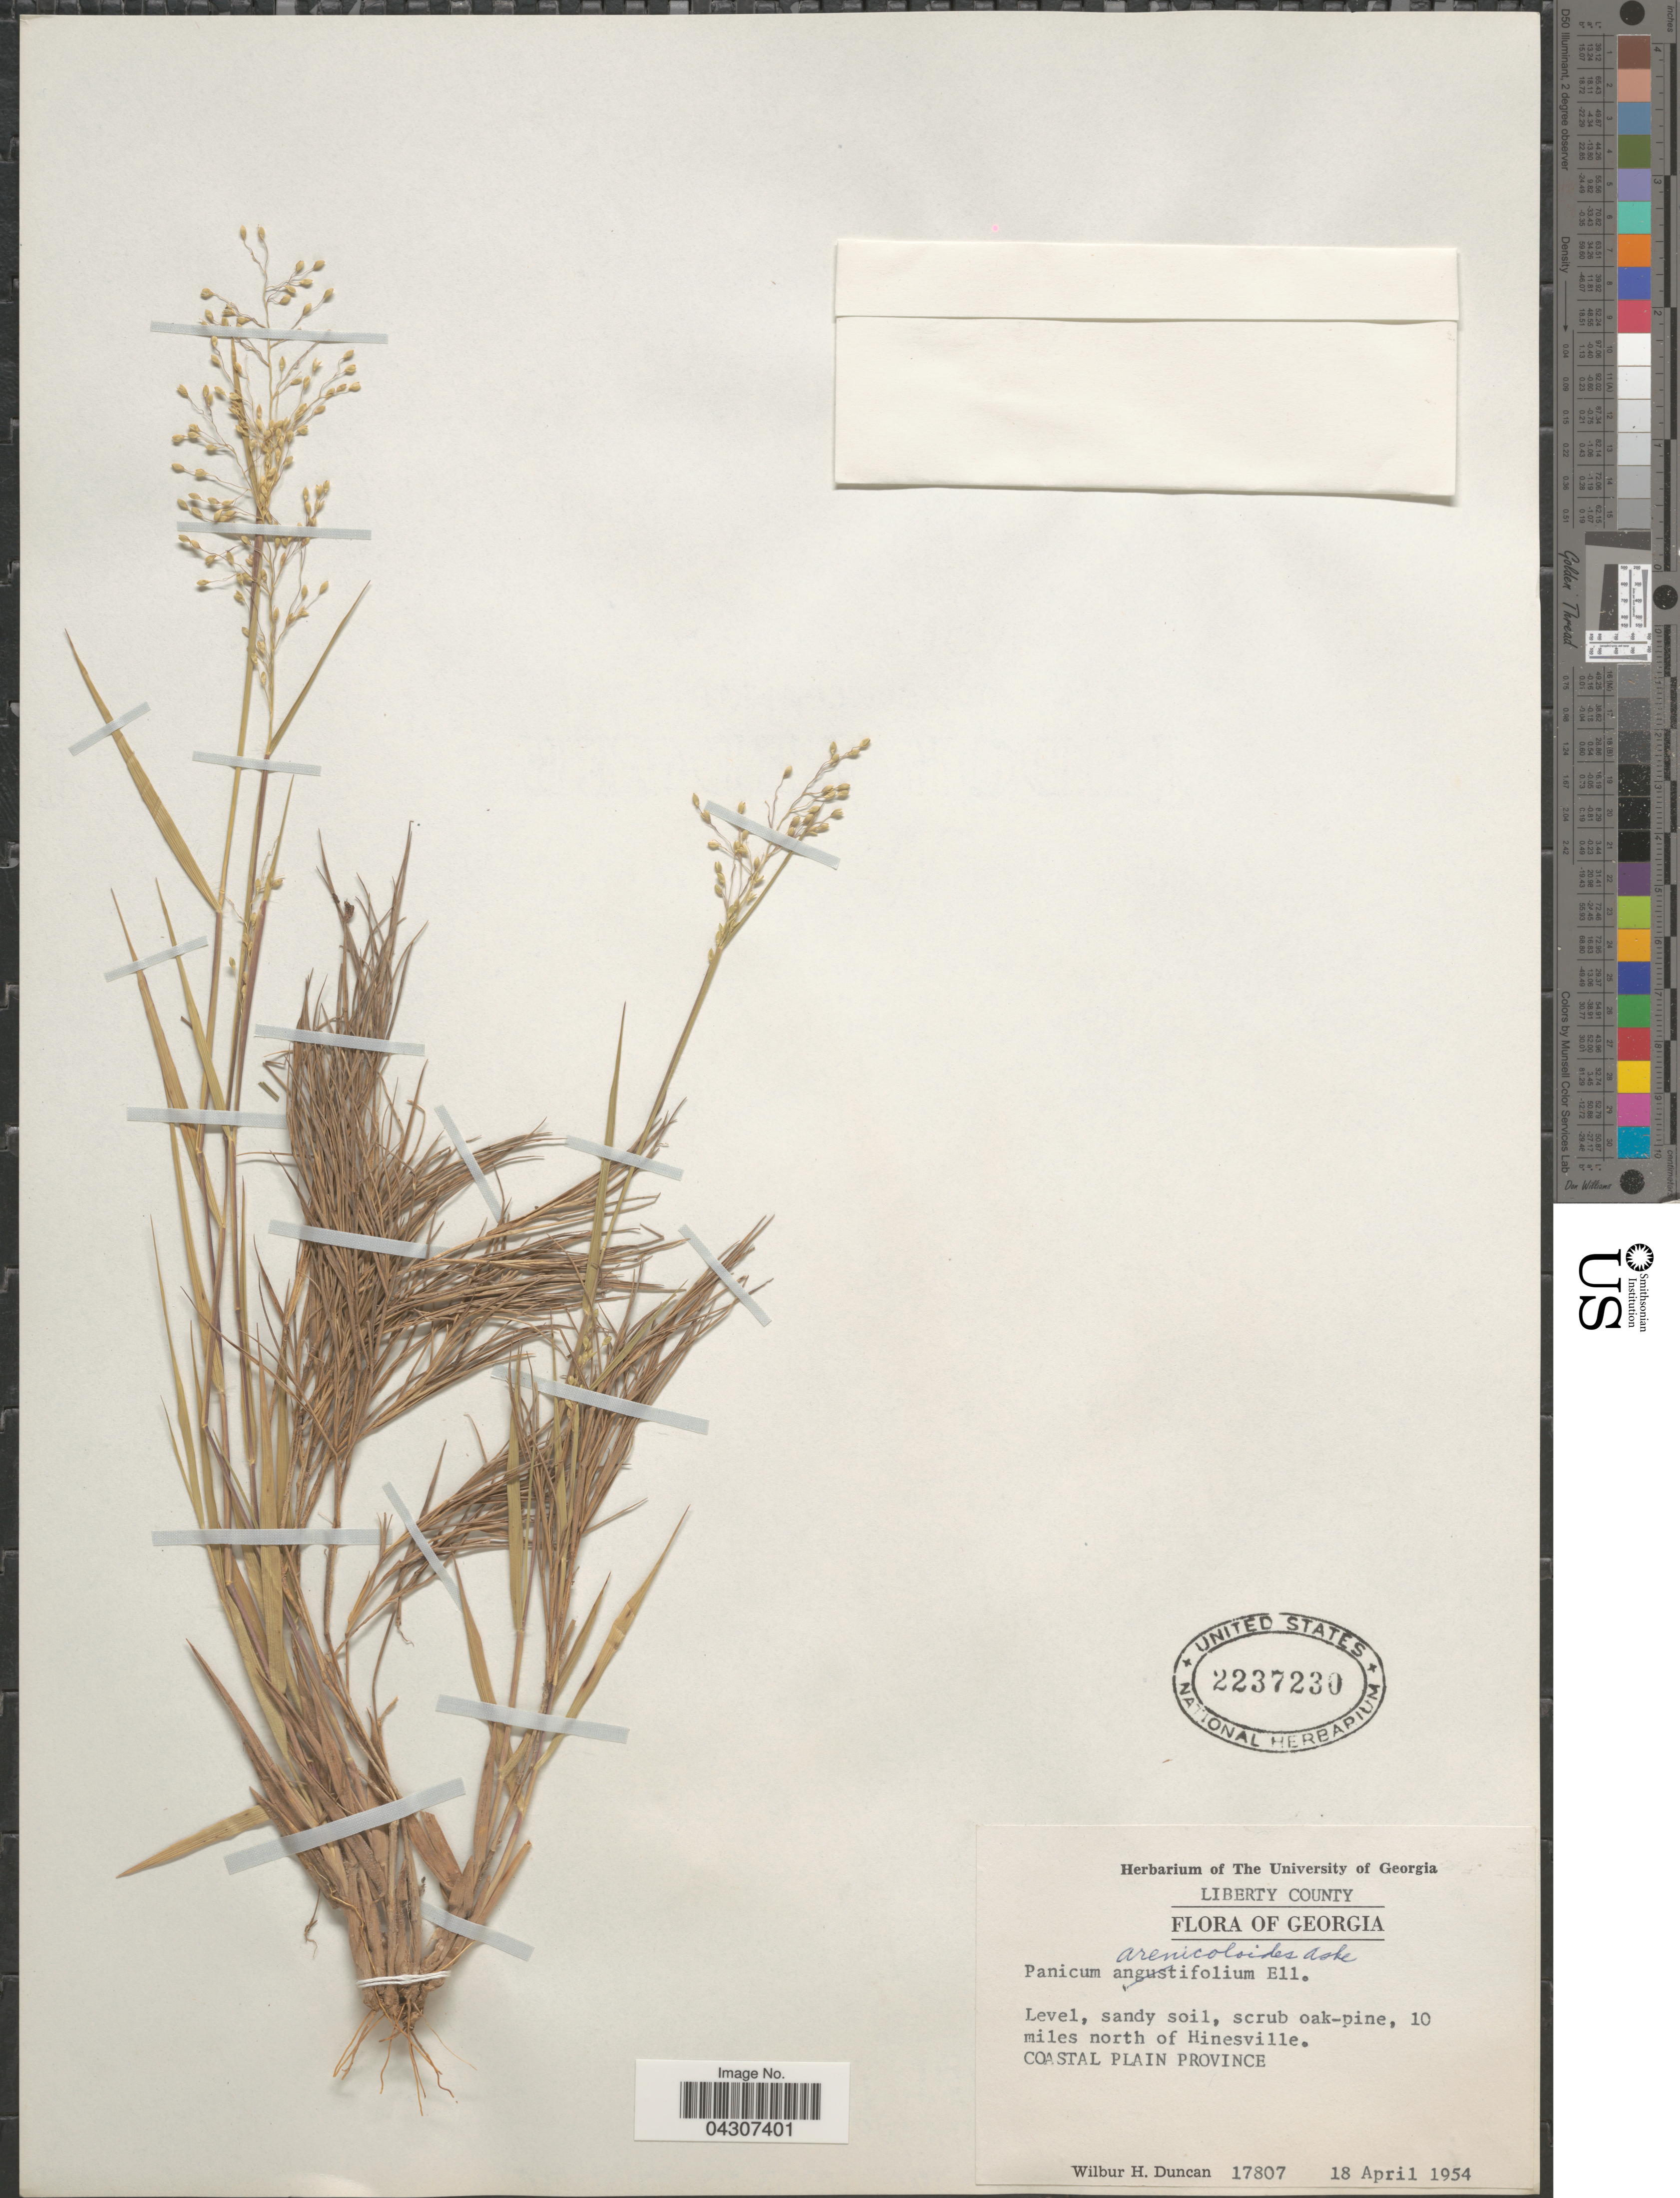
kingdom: Plantae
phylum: Tracheophyta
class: Liliopsida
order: Poales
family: Poaceae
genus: Dichanthelium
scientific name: Dichanthelium aciculare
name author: (Desv. ex Poir.) Gould & C.A. Clark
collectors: W. H. Duncan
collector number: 17807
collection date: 1954-04-18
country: United States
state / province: Georgia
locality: Liberty County. 10 miles north of Hinesville. Coastal Plain Province.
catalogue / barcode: US 2237230